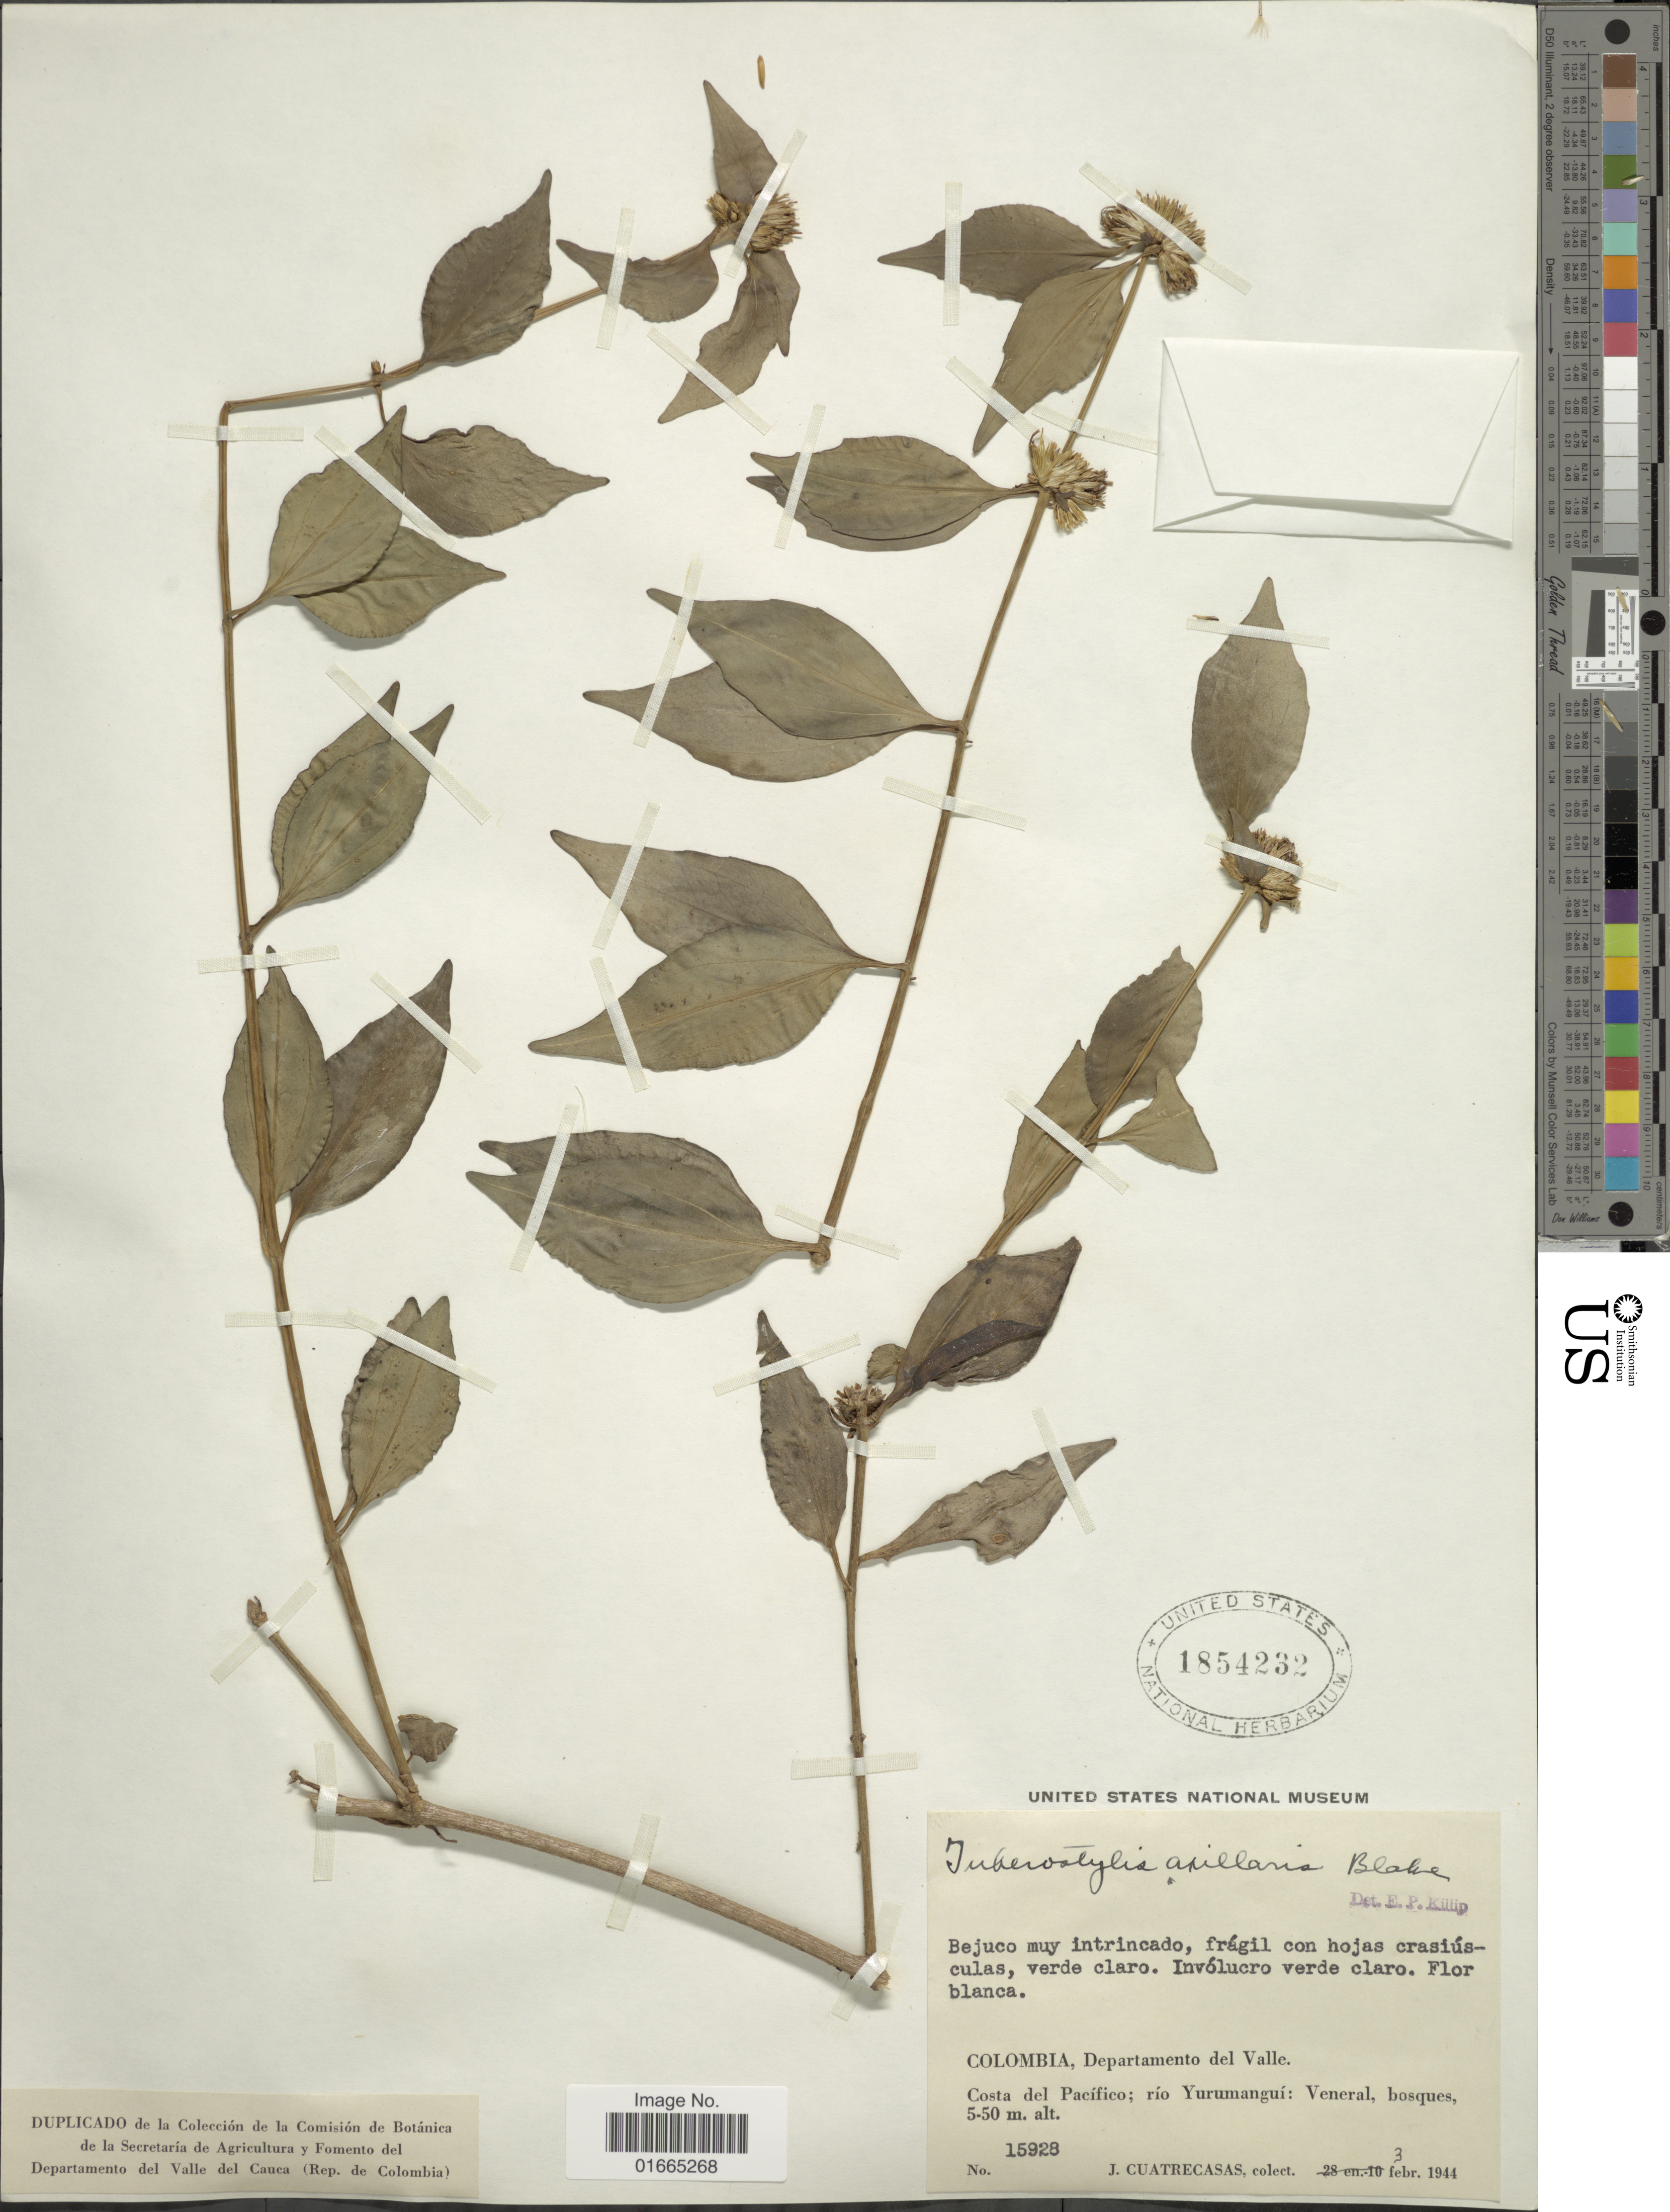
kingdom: Plantae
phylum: Tracheophyta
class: Magnoliopsida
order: Asterales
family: Asteraceae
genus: Tuberostylis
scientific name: Tuberostylis axillaris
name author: S.F. Blake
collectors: J. Cuatrecasas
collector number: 15928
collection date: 1944-02-03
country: Colombia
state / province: Valle del Cauca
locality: Colombia, Departamento del Valle. Costa del Pacífico; río Yurumanguí: Veneral, bosques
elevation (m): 5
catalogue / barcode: US 1854232